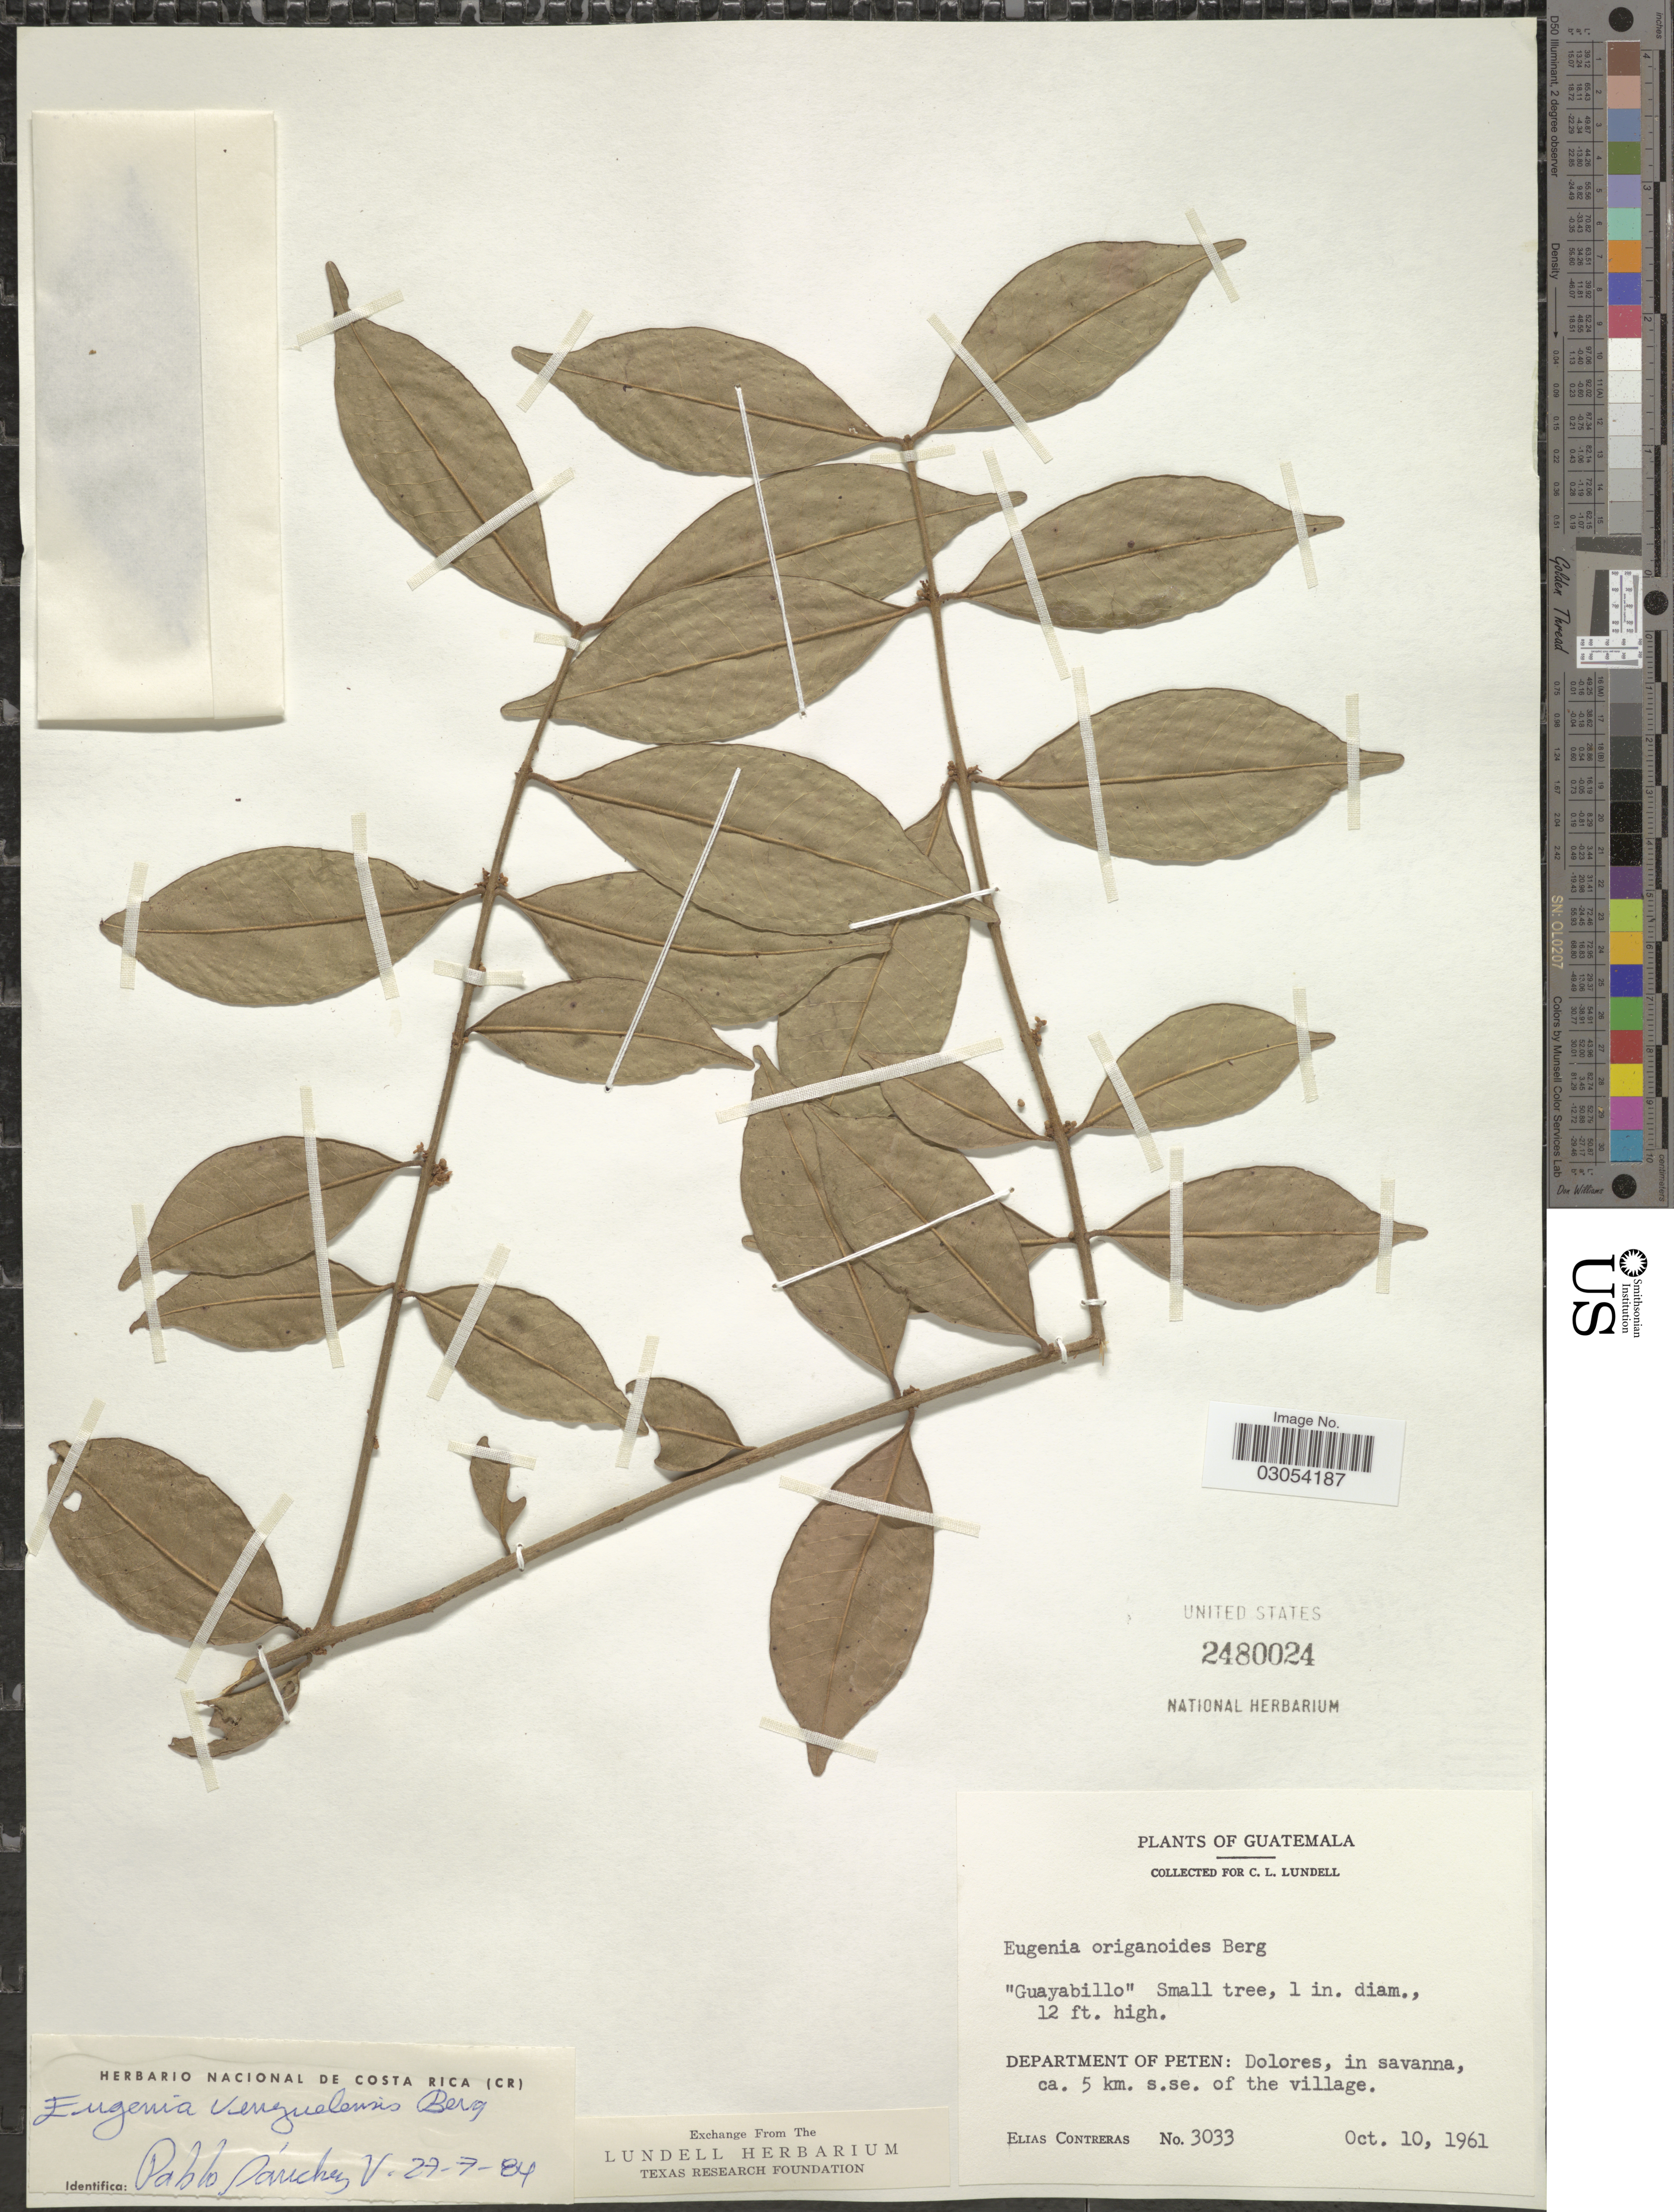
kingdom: Plantae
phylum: Tracheophyta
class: Magnoliopsida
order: Myrtales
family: Myrtaceae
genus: Eugenia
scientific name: Eugenia venezuelensis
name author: O. Berg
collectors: E. Contreras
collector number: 3033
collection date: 1961-10-10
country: Guatemala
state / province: El Petén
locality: Department of Peten: Dolores, in savanna, ca. 5 km. s.se. of the village.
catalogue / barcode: US 2480024